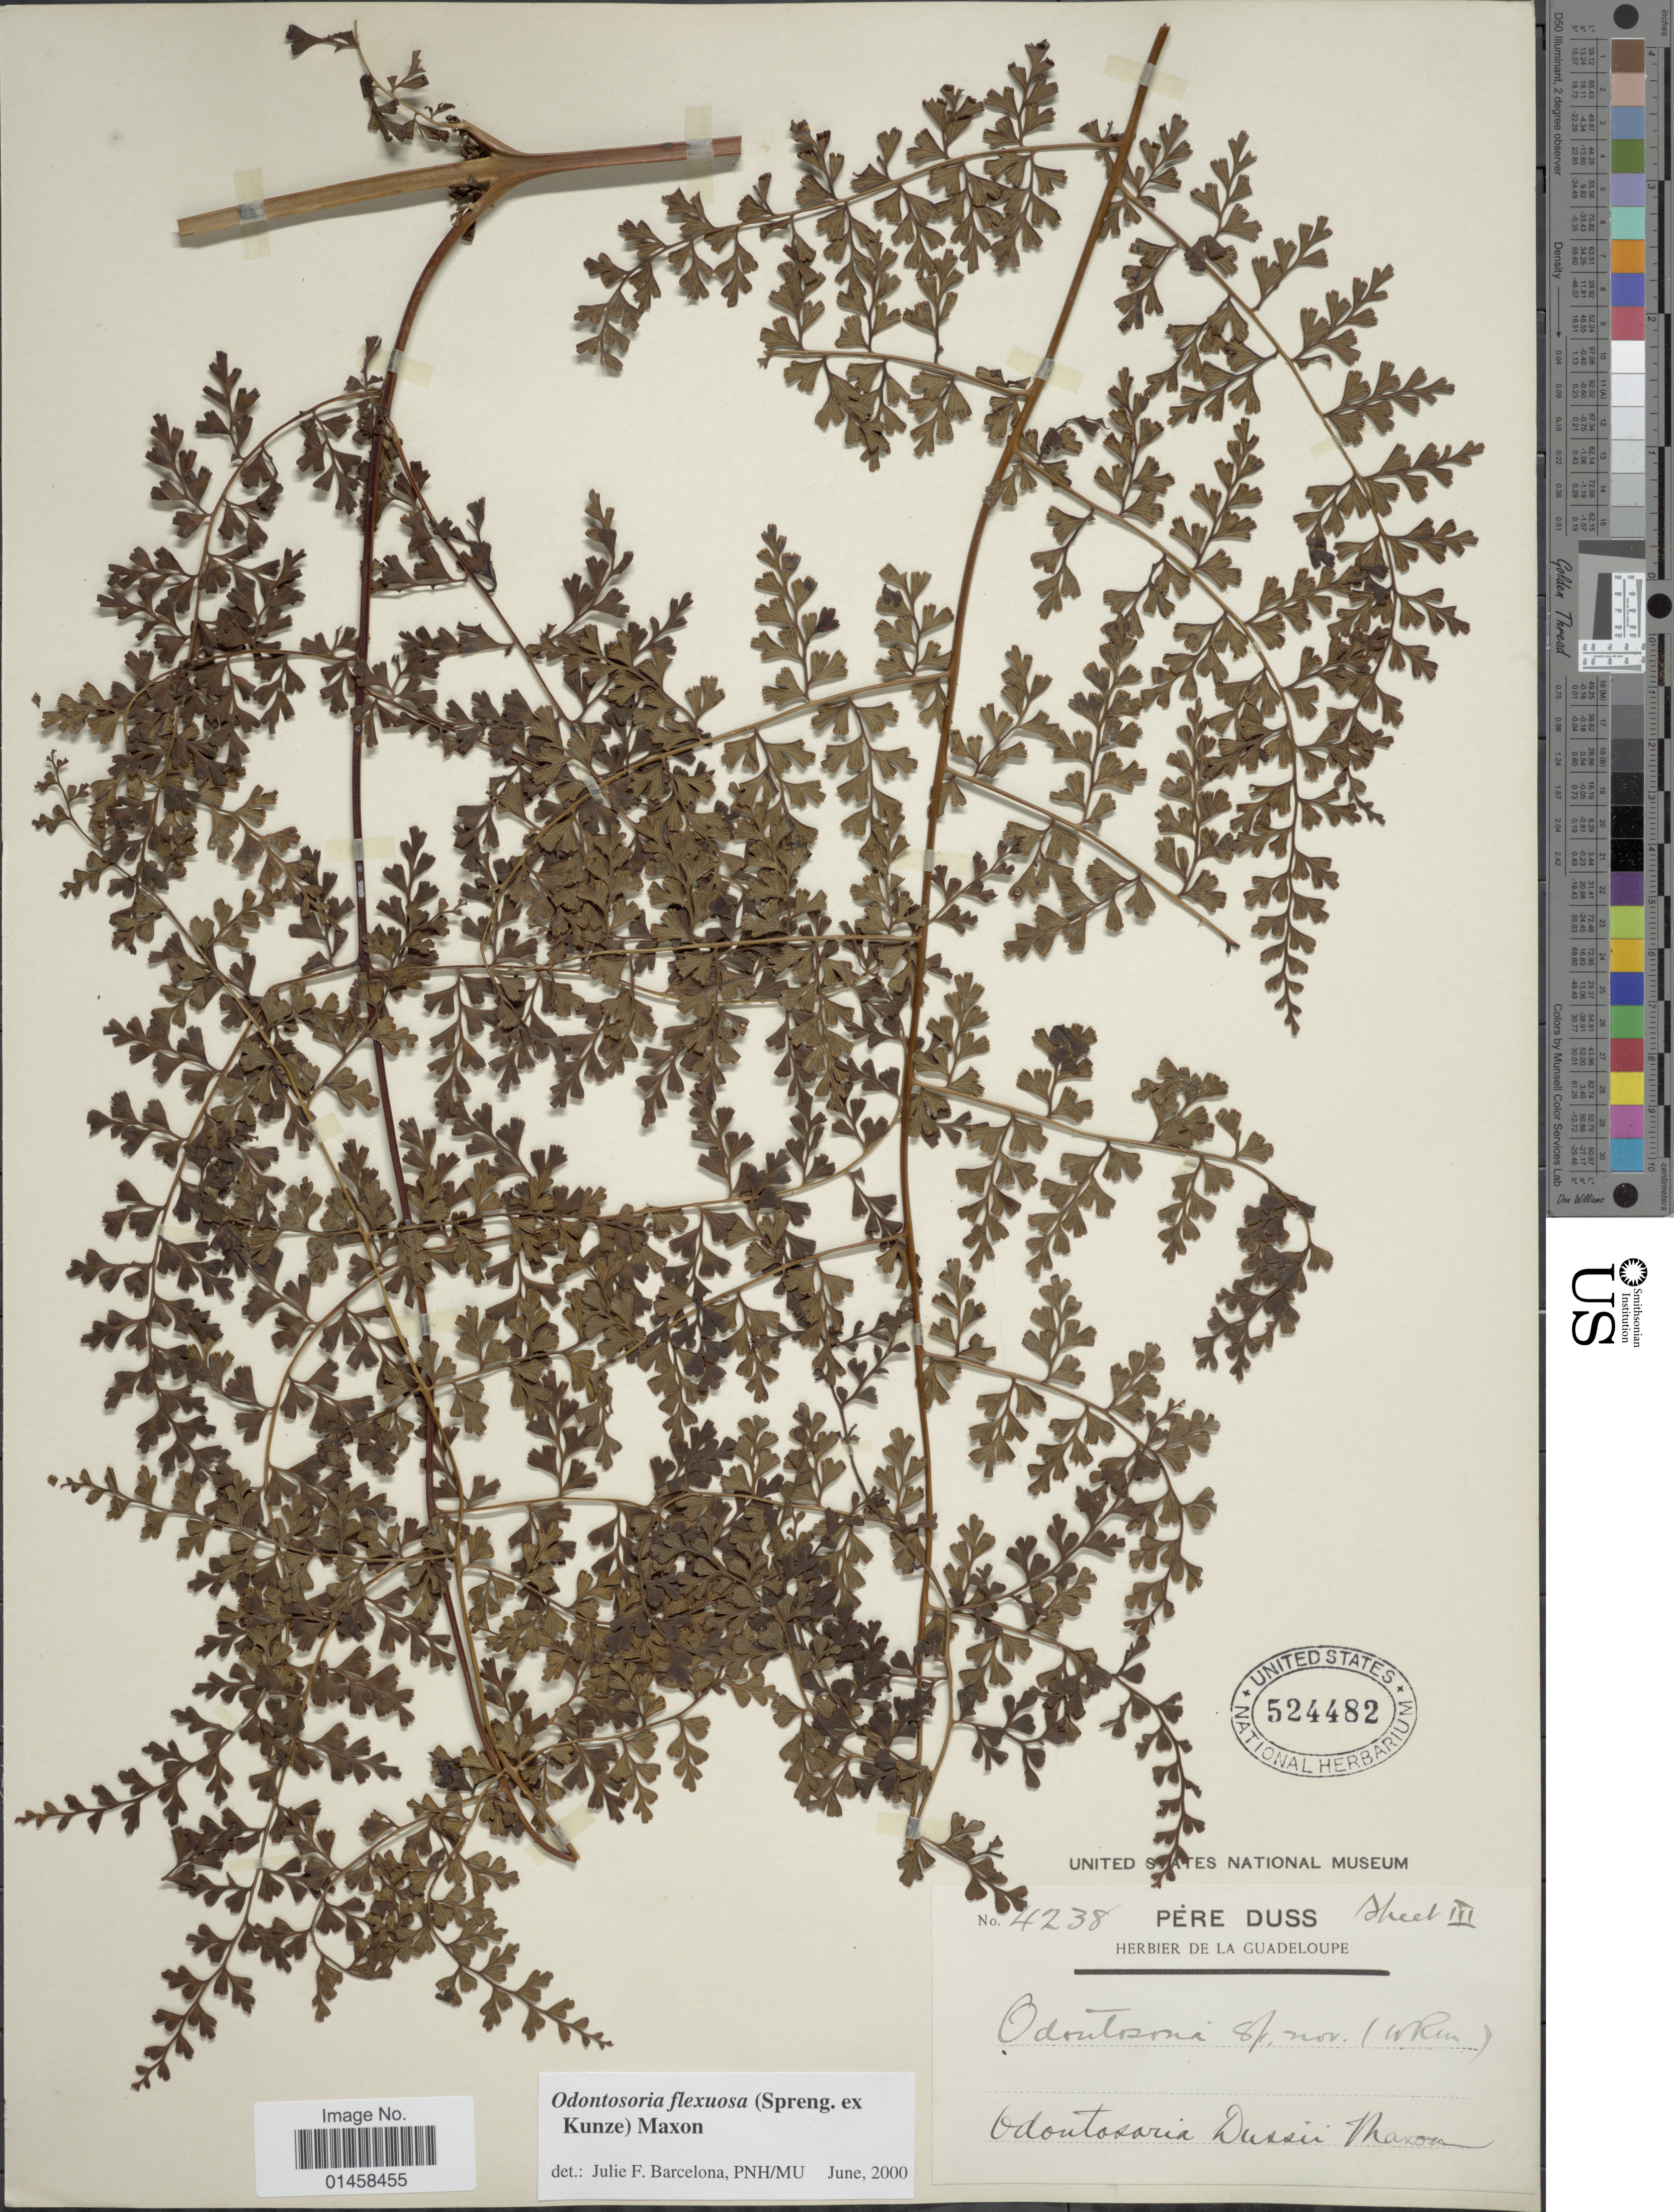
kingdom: Plantae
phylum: Tracheophyta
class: Polypodiopsida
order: Polypodiales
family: Lindsaeaceae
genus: Odontosoria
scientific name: Odontosoria flexuosa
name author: (Spreng. ex Kunze) Maxon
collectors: Père Duss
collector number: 4238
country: Guadeloupe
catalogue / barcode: US 524482